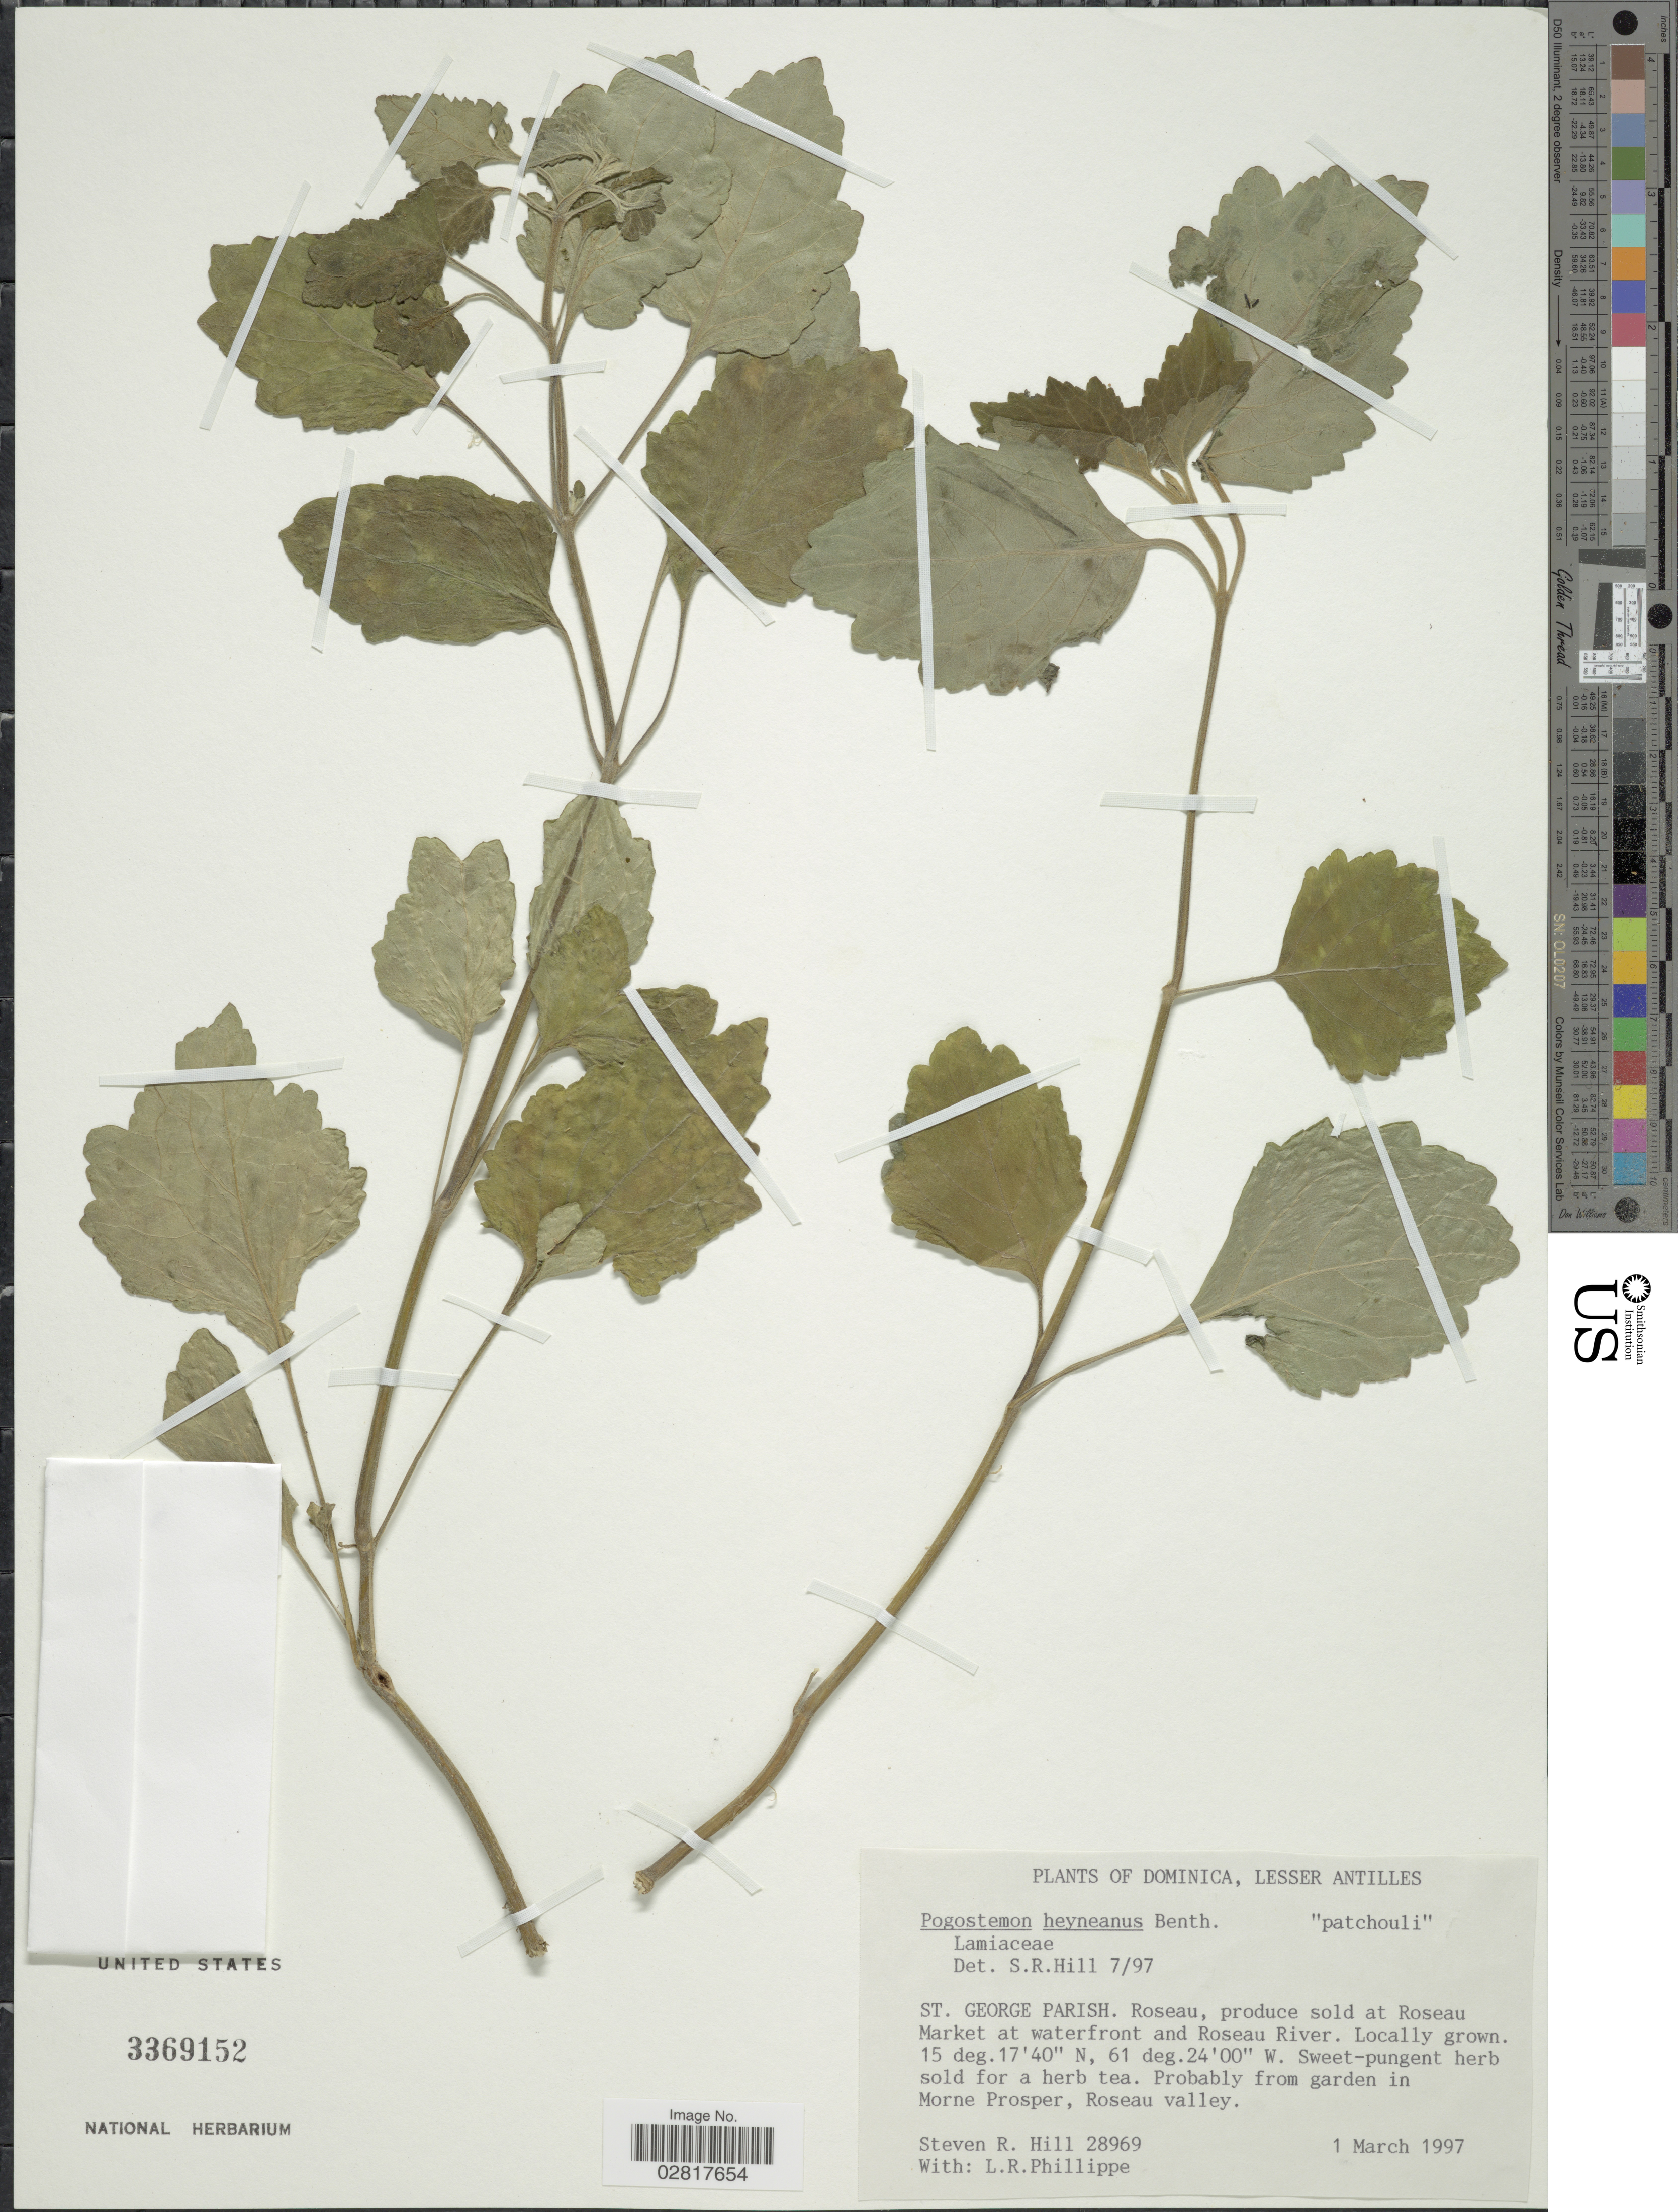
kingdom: Plantae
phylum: Tracheophyta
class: Magnoliopsida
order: Lamiales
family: Lamiaceae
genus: Pogostemon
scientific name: Pogostemon heyneanus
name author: Benth.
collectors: S. Hill & L. Phillippe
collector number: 28969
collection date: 1997-03-01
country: Dominica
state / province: St. George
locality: Lesser Antilles. St. George Parish. Roseau, produce sold at Roseau Market at waterfront and Roseau River. Probably from garden in Morne Prosper, Roseau valley. [unsure placement]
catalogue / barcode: US 3369152